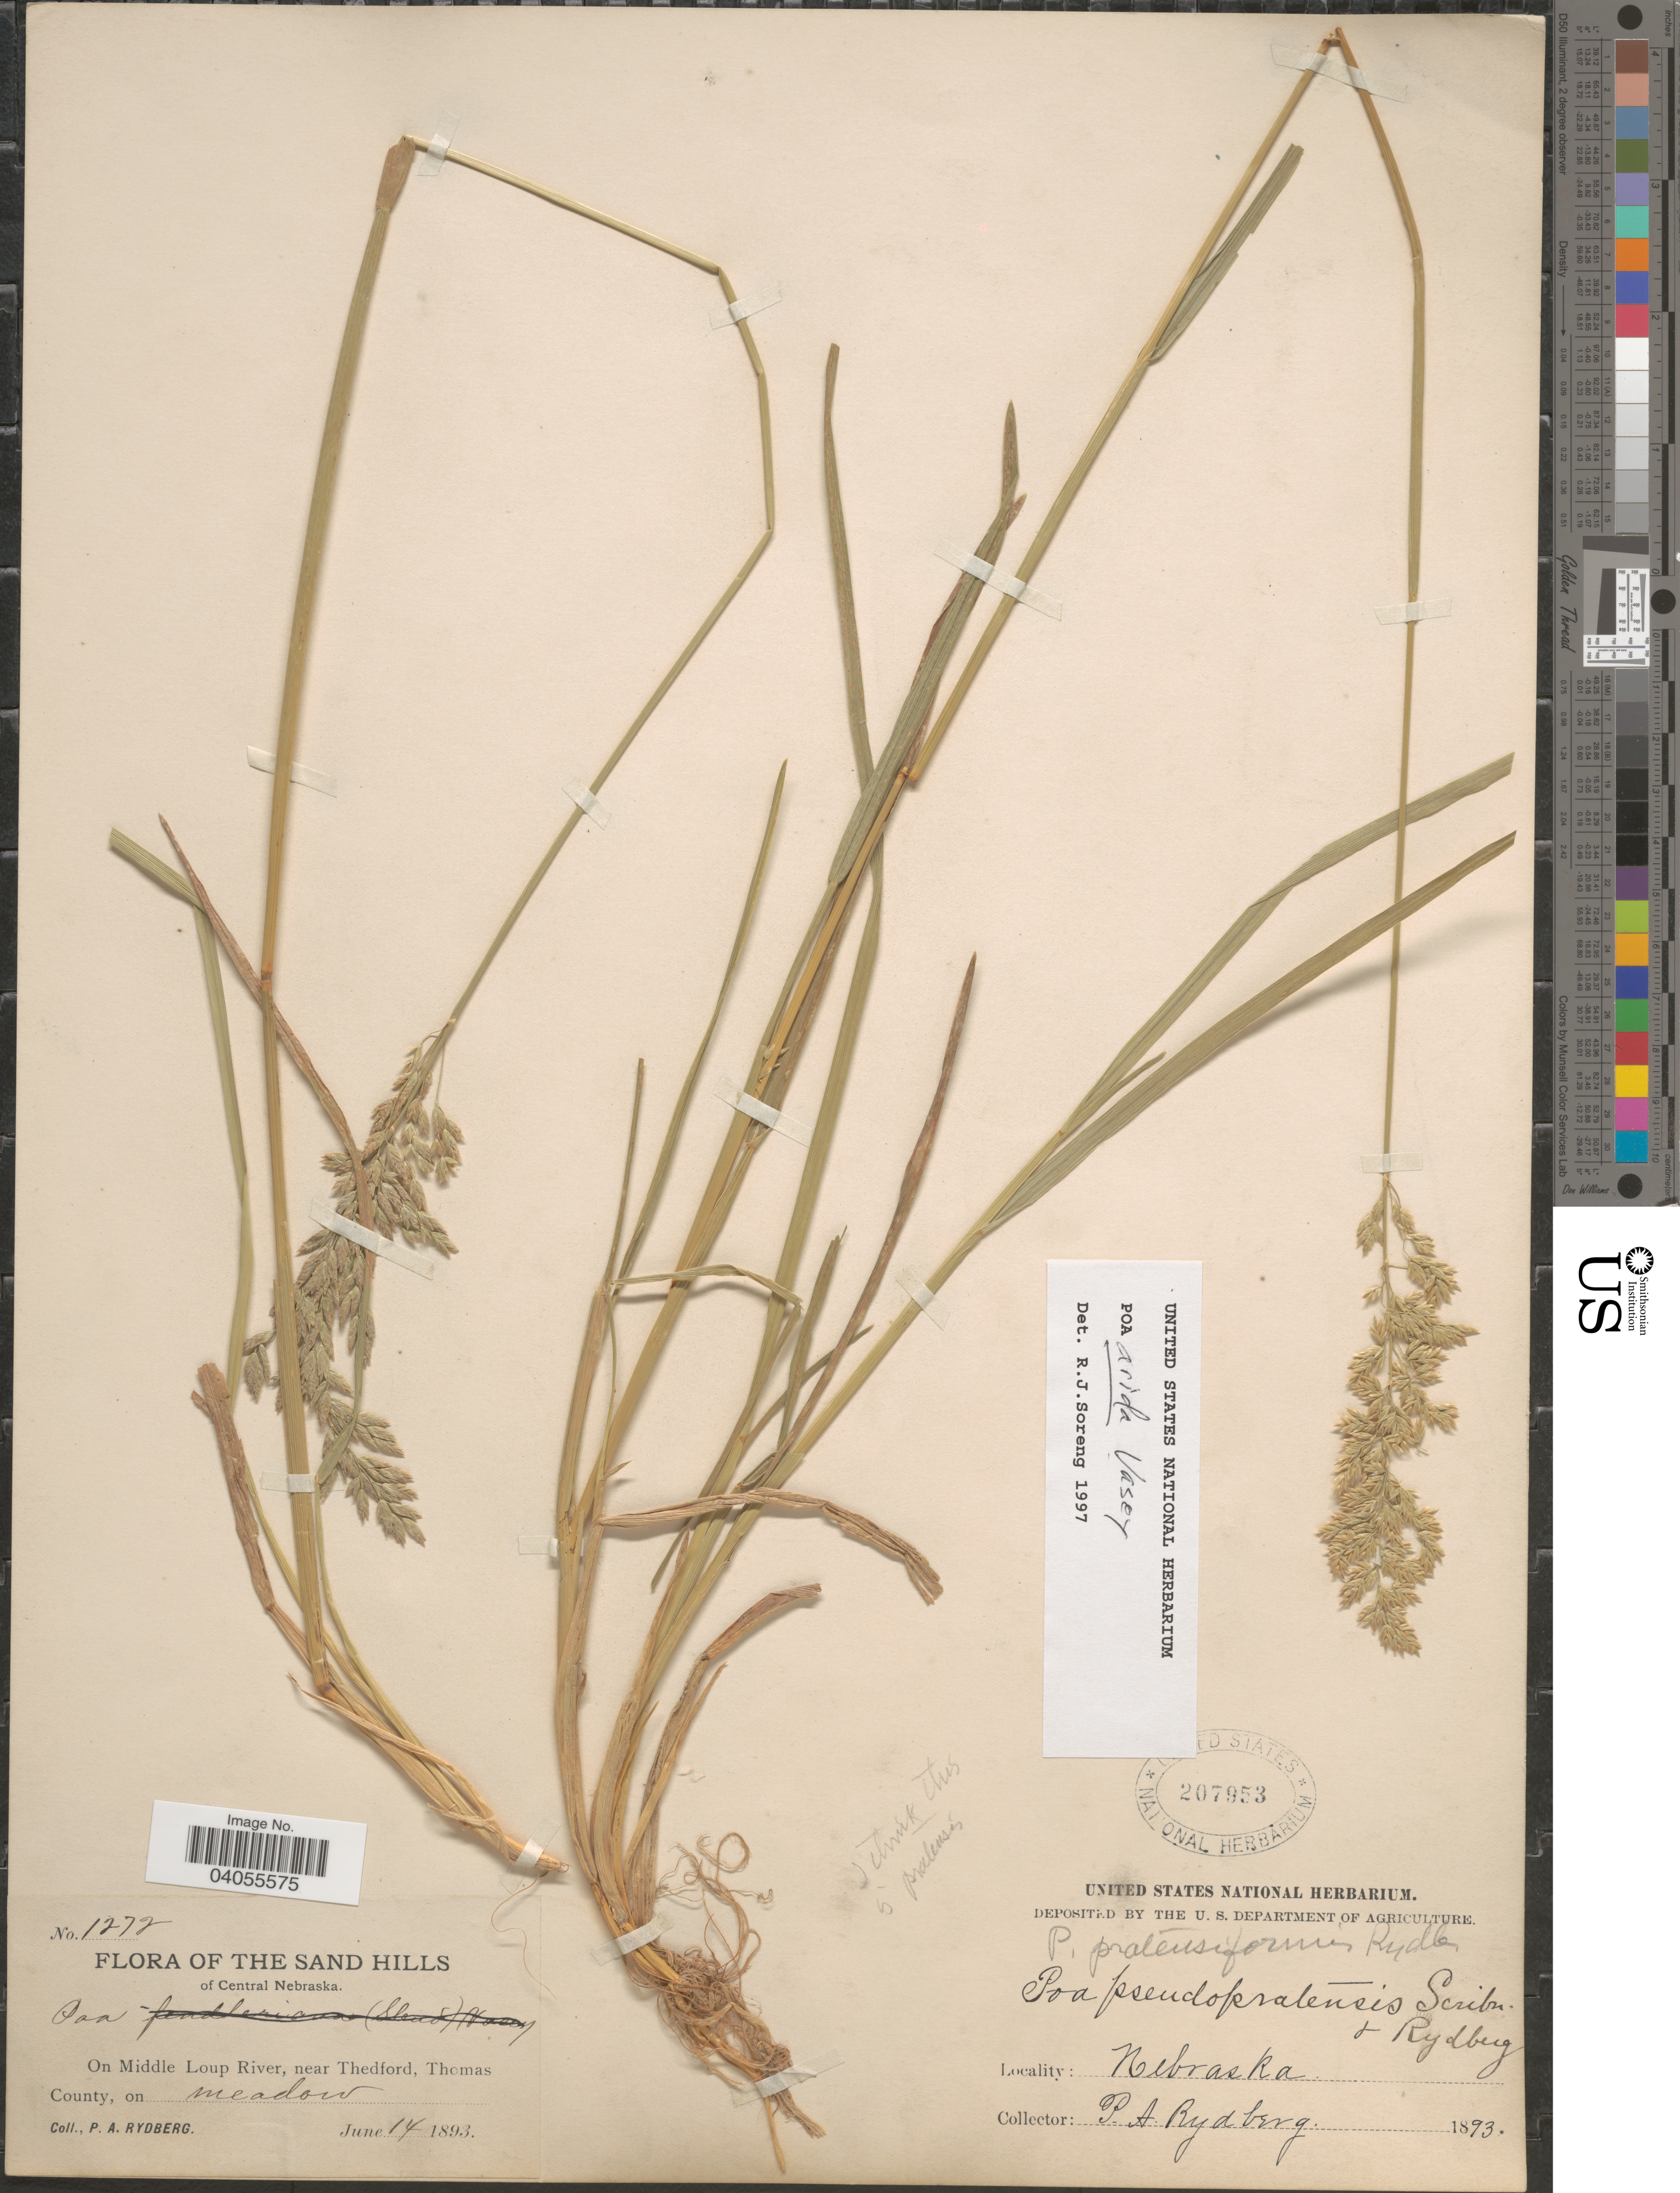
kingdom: Plantae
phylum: Tracheophyta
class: Liliopsida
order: Poales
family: Poaceae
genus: Poa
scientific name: Poa arida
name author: Vasey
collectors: P. A. Rydberg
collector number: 1272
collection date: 1893-06-14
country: United States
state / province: Nebraska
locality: Sand Hills of Central Nebraska. On Middle Loup River, near Thedford, Thomas County, on meadow.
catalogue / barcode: US 207953